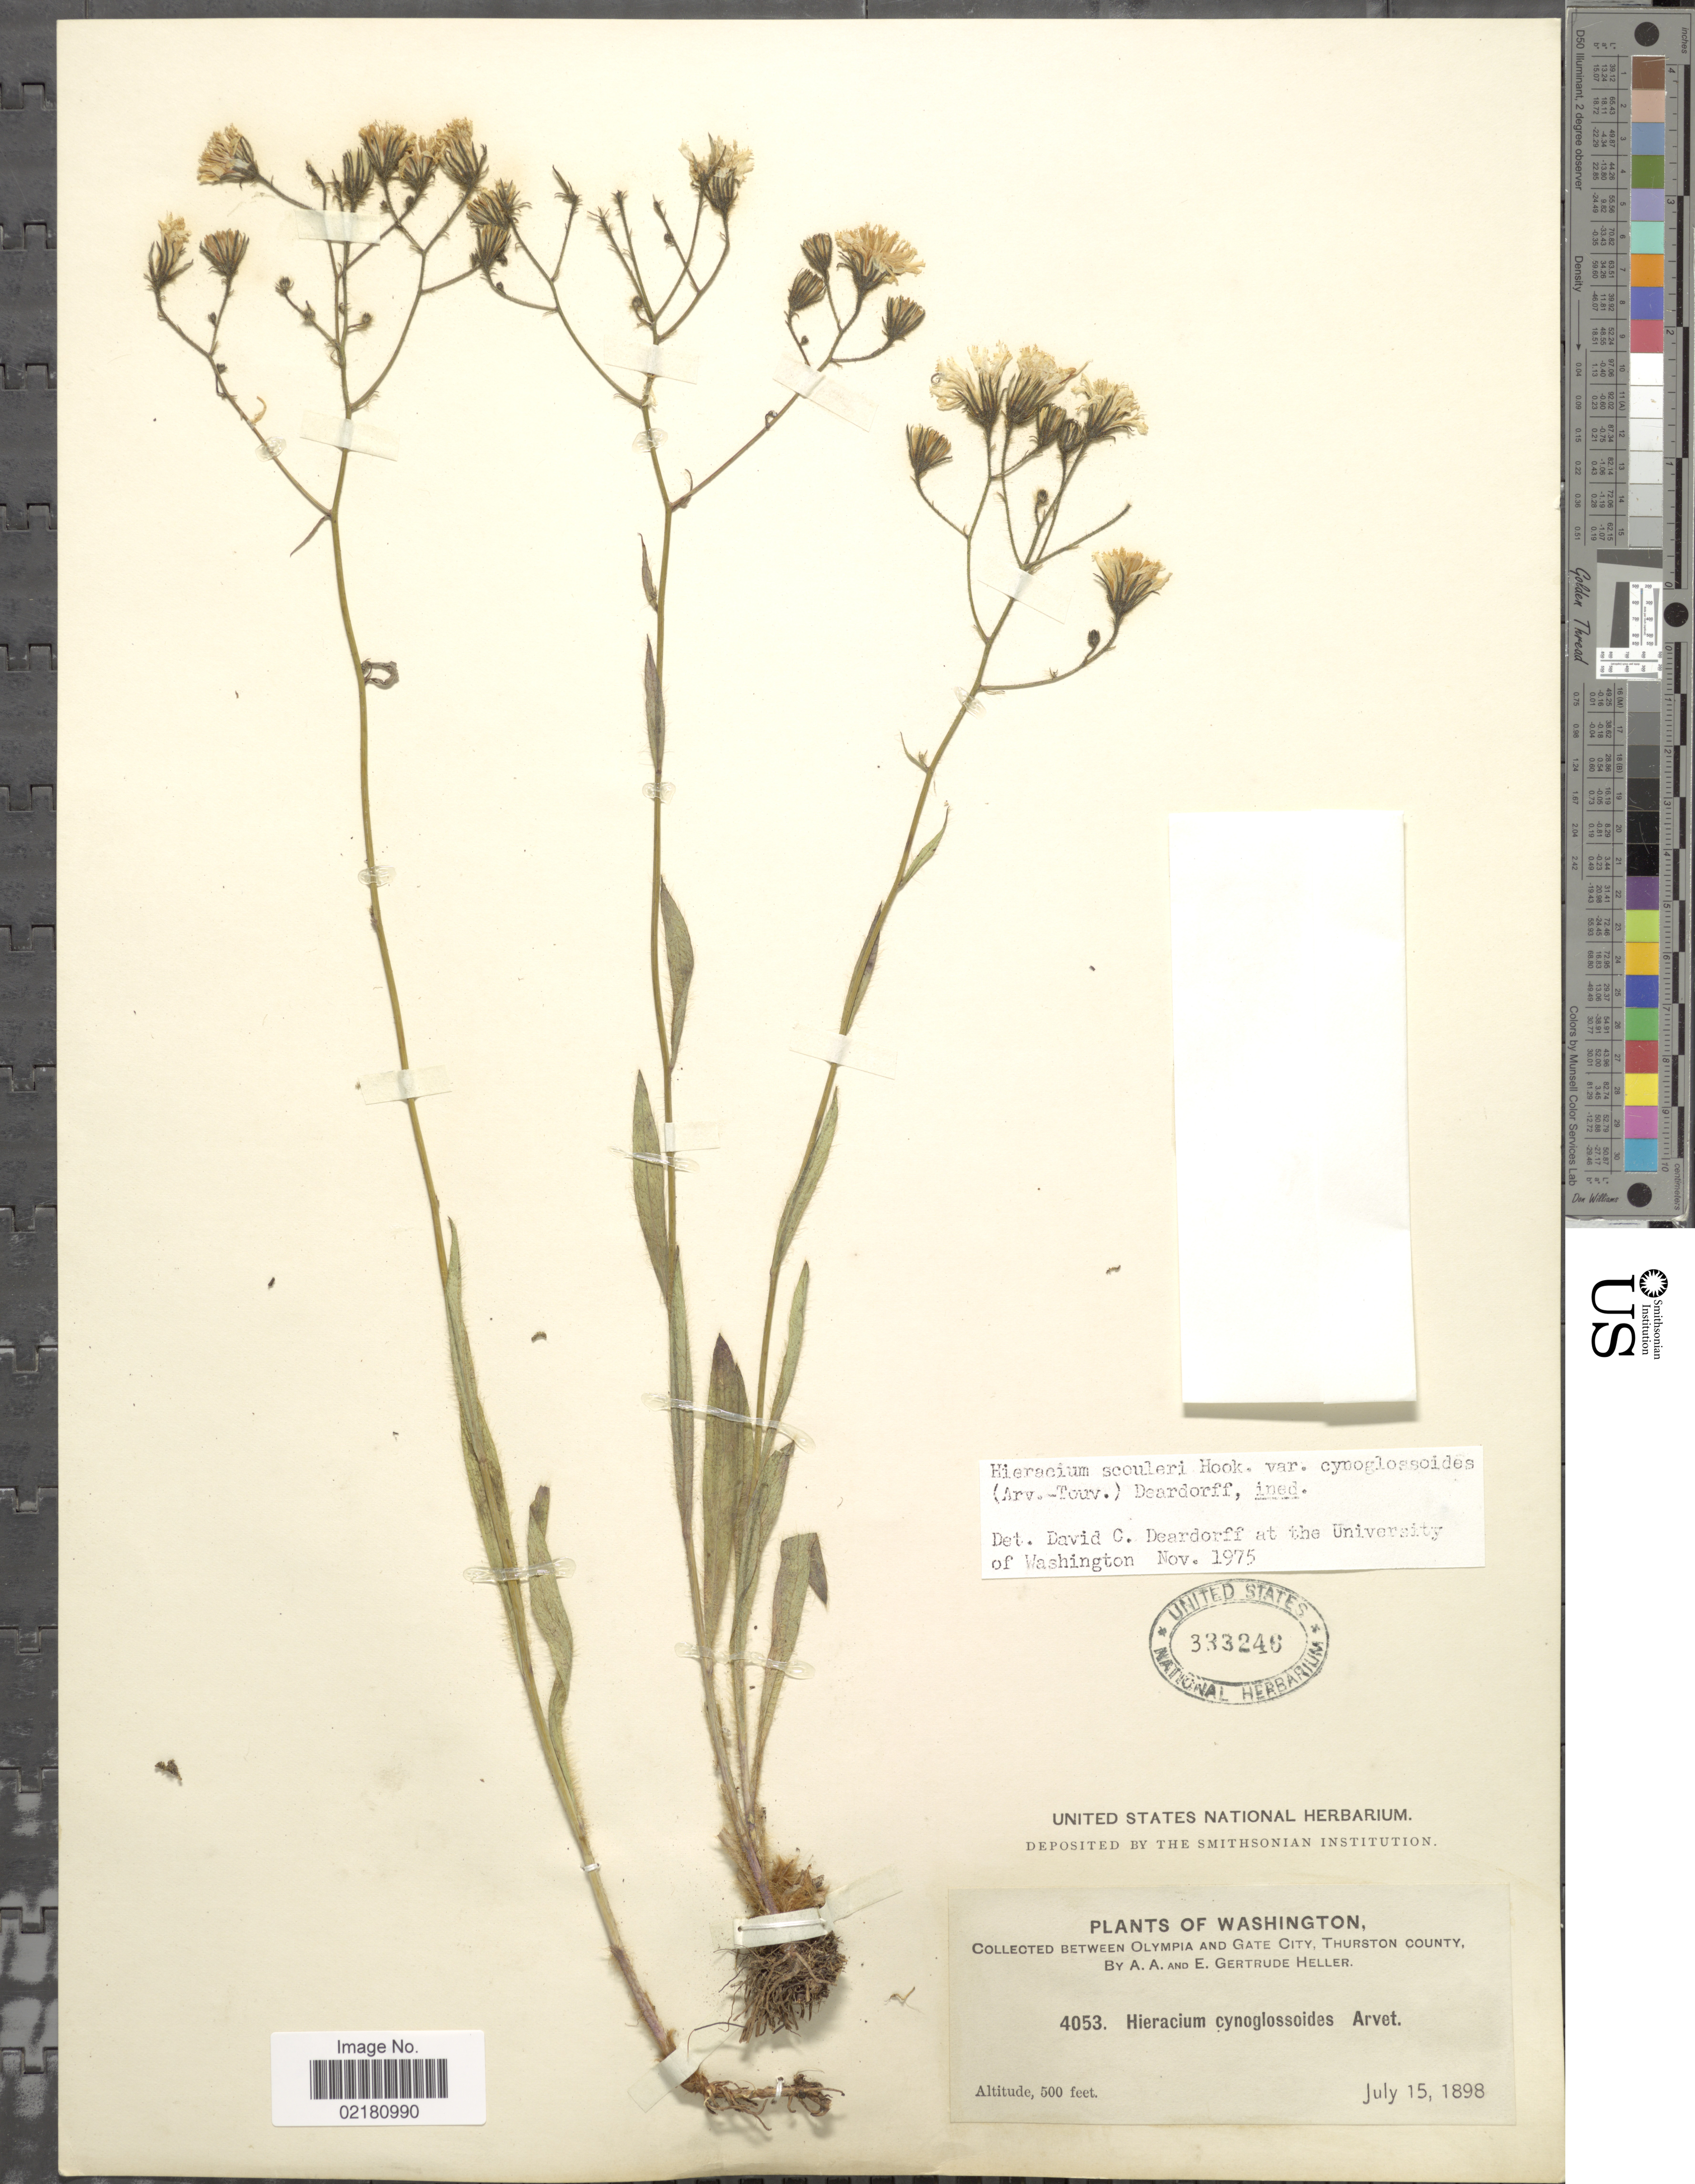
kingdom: Plantae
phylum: Tracheophyta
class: Magnoliopsida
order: Asterales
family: Asteraceae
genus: Hieracium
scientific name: Hieracium scouleri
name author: Hook.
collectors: A. A. Heller & E. G. Heller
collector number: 4053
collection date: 1898-07-15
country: United States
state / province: Washington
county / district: Thurston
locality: Between Olympia and Gate CIty, Thurston County.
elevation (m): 152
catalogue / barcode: US 333246